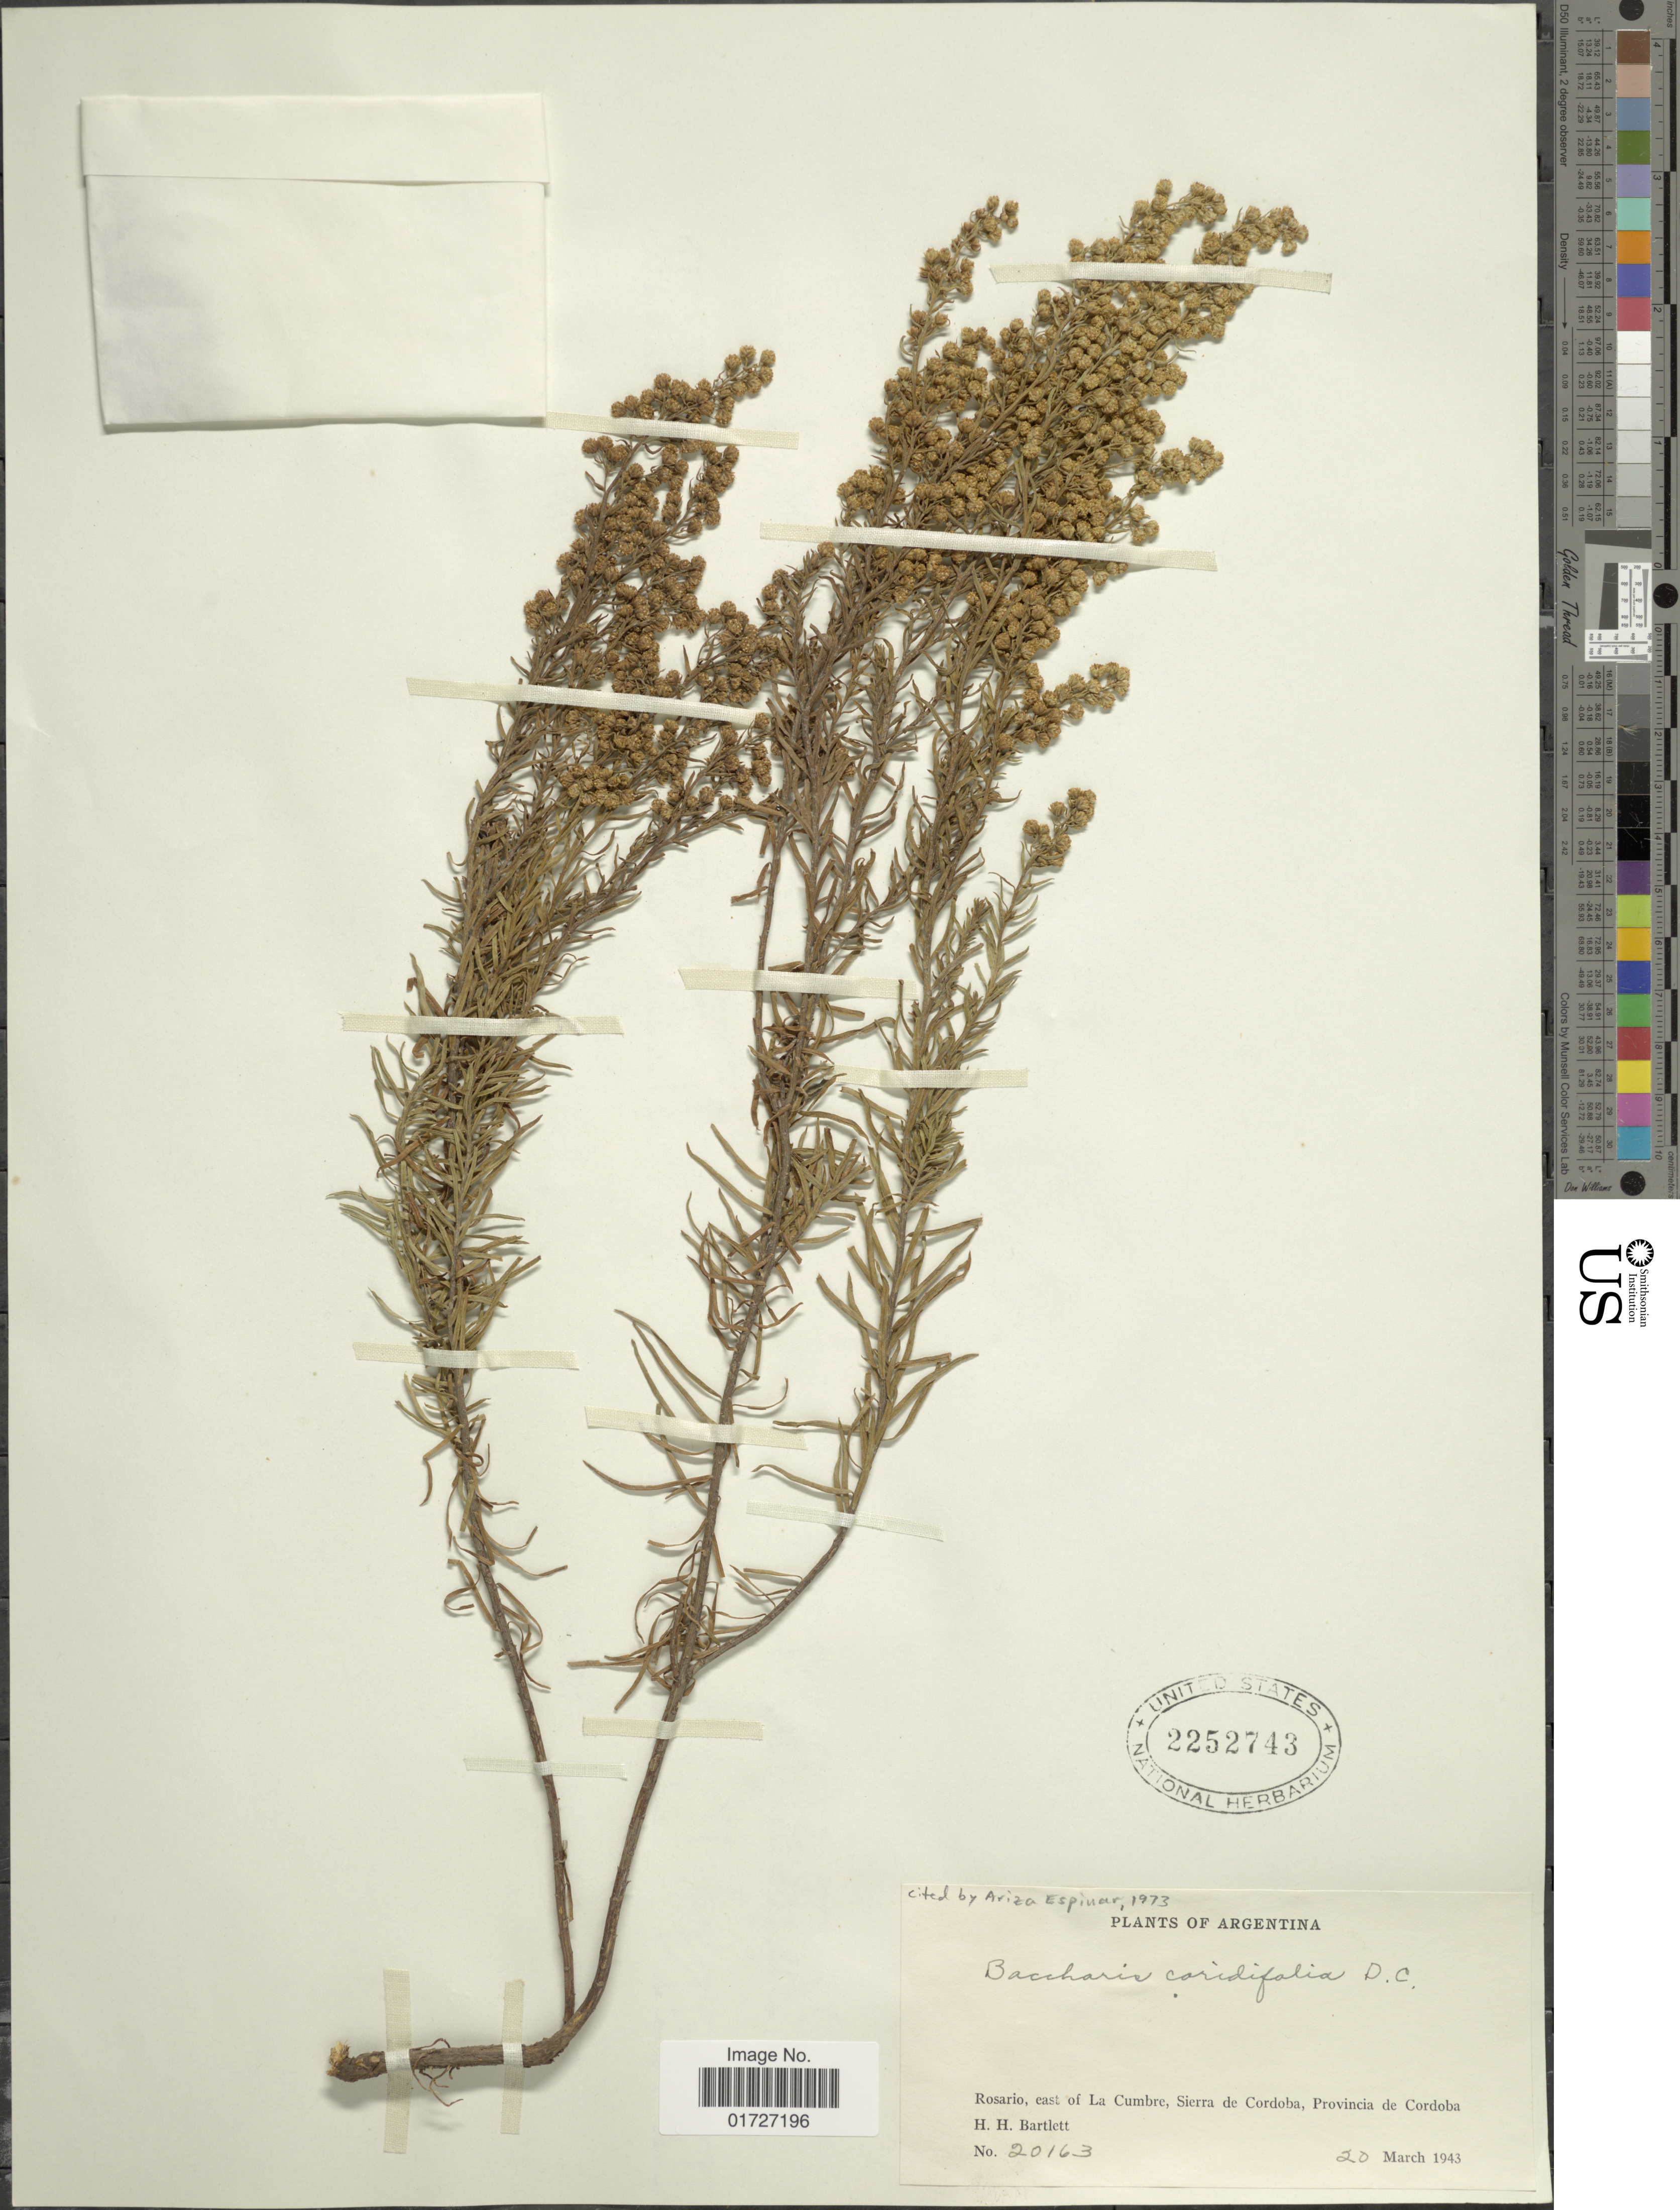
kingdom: Plantae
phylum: Tracheophyta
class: Magnoliopsida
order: Asterales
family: Asteraceae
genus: Baccharis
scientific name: Baccharis coridifolia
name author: DC.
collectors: H. H. Bartlett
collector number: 20163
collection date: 1943-03-20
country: Argentina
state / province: Cordoba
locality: Rosario, east of La Cumbre, Sierra de Cordoba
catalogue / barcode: US 2252743